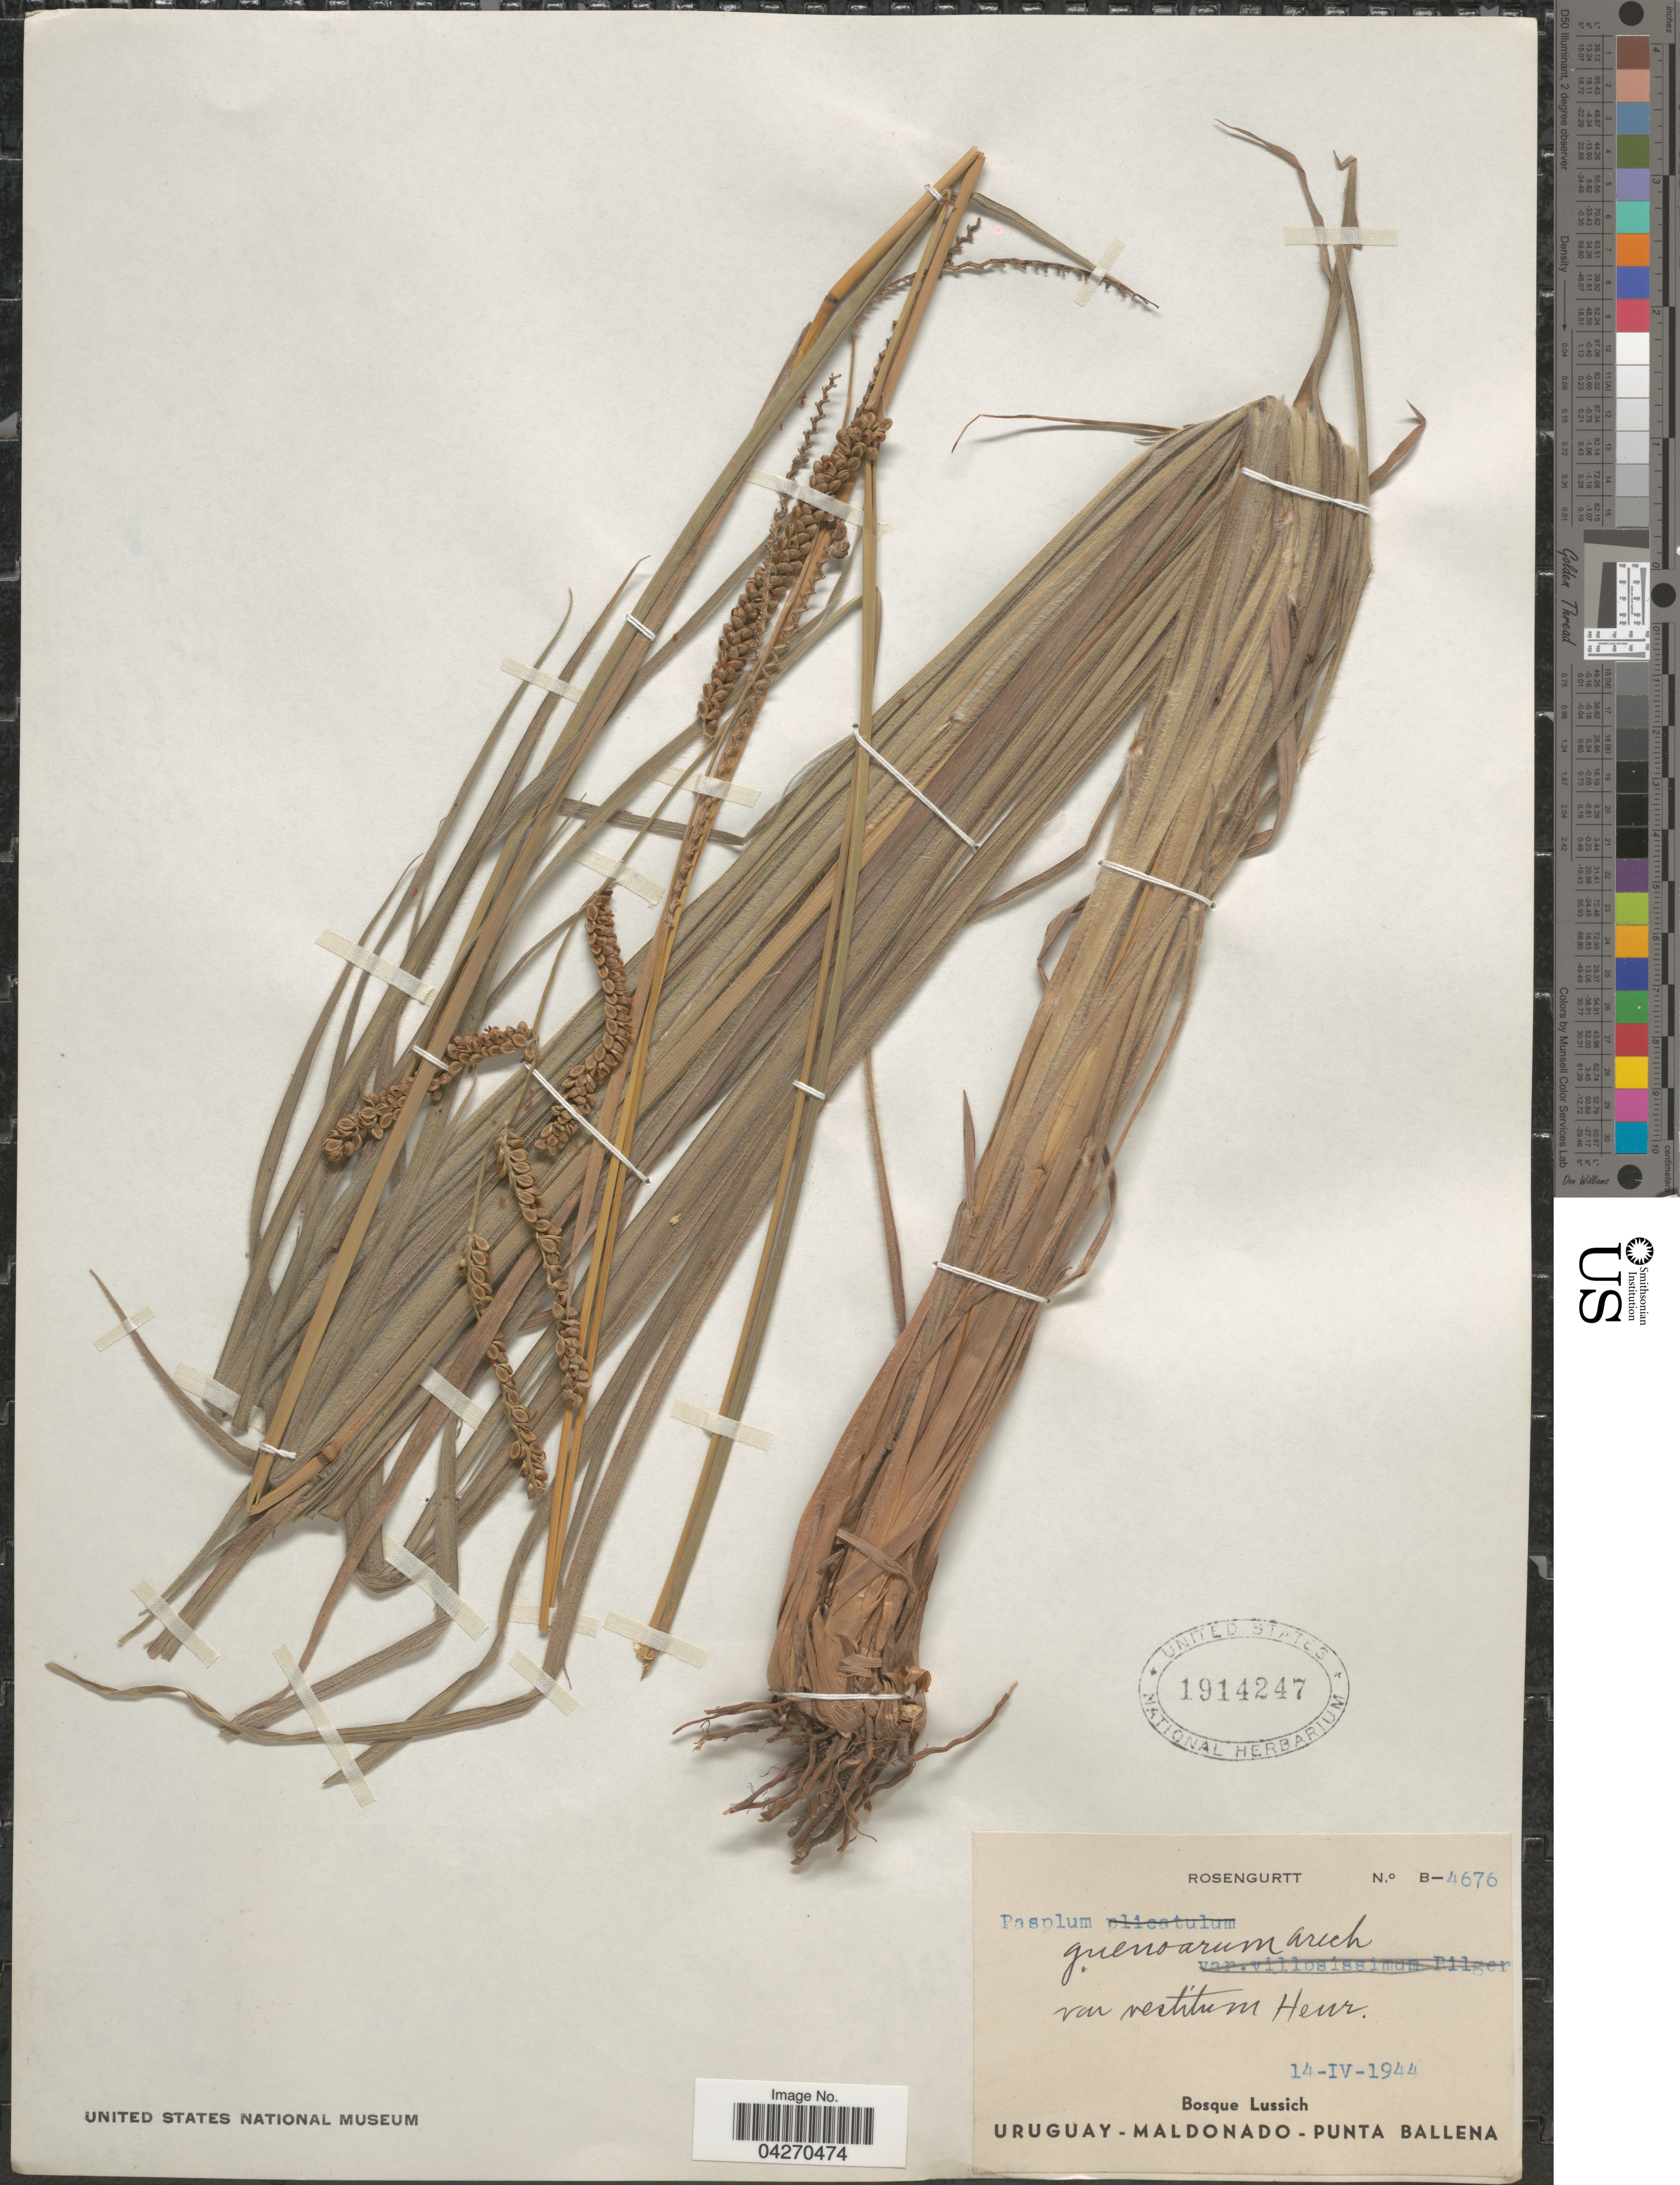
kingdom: Plantae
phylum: Tracheophyta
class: Liliopsida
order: Poales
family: Poaceae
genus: Paspalum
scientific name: Paspalum guenoarum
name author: Arechav.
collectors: Rosengurtt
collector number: B-4676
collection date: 1944-04-14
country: Uruguay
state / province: Maldonado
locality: Bosque Lussich. Punta Ballena.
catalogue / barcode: US 1914247